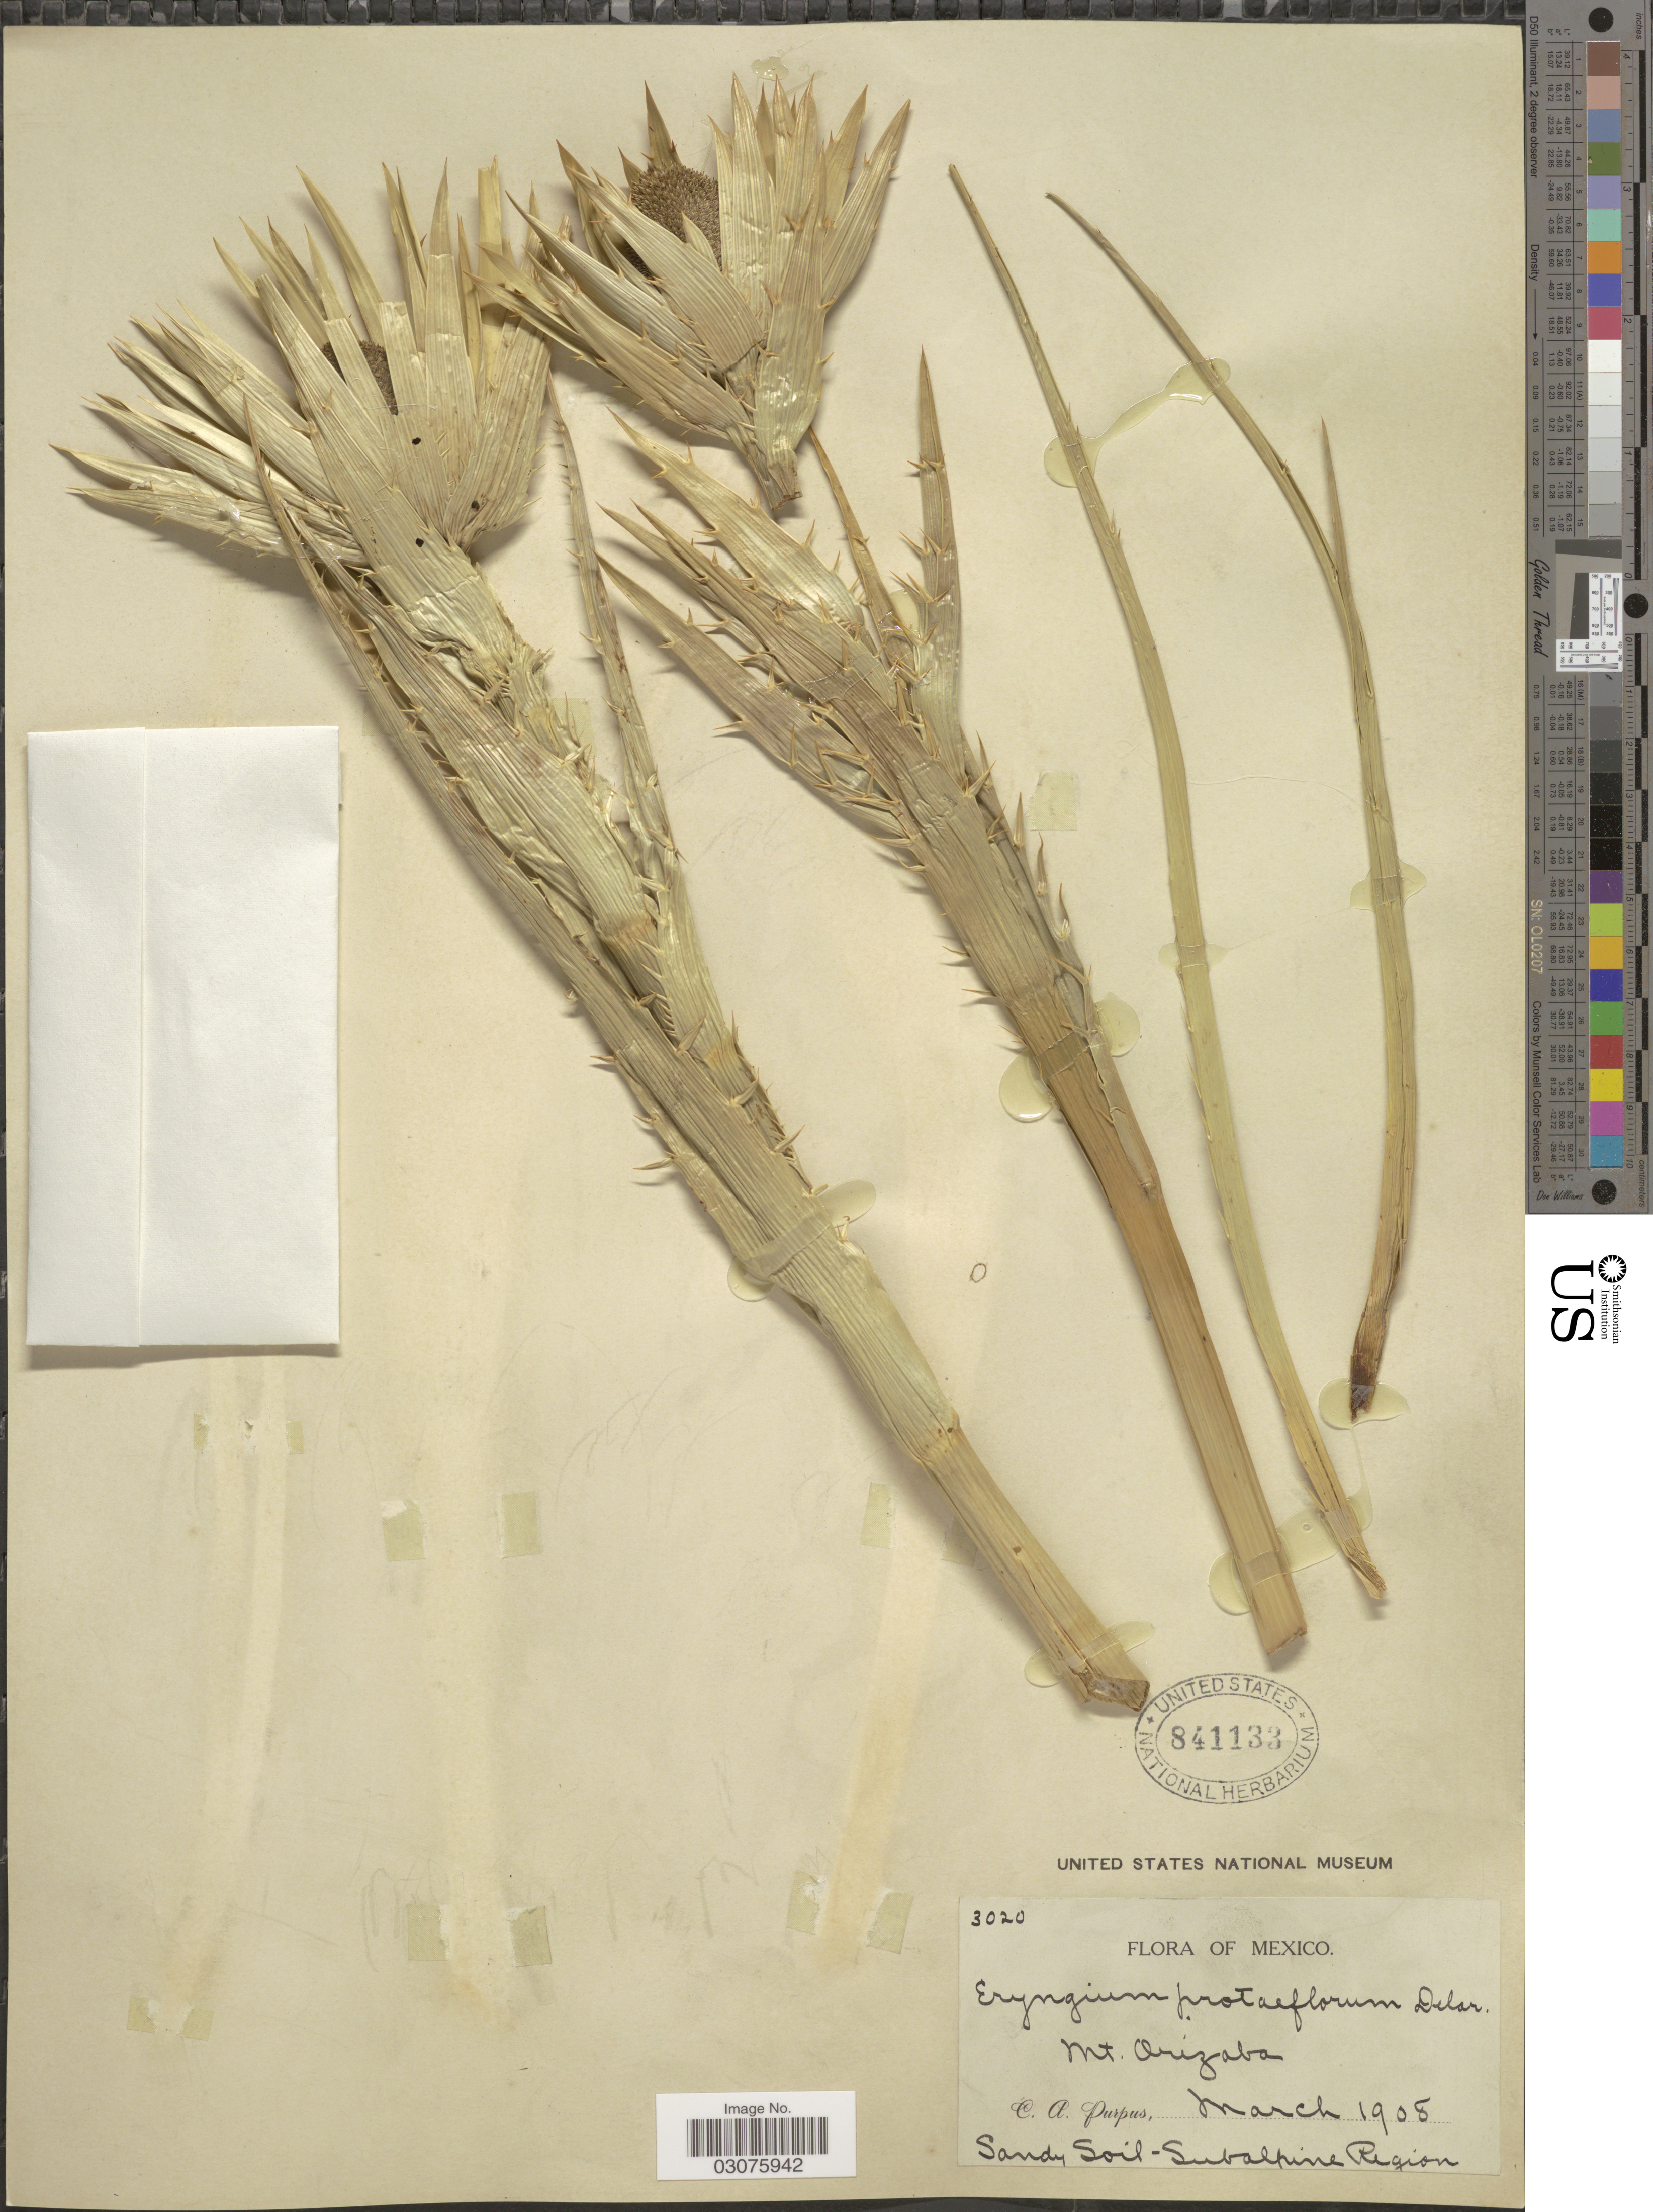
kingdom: Plantae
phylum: Tracheophyta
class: Magnoliopsida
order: Apiales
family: Apiaceae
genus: Eryngium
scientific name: Eryngium proteiflorum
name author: F. Delaroche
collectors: C. A. Purpus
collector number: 3020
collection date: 1908-03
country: Mexico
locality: Mt. Orizaba. Sandy Soil - Subalpine Region.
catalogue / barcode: US 841133